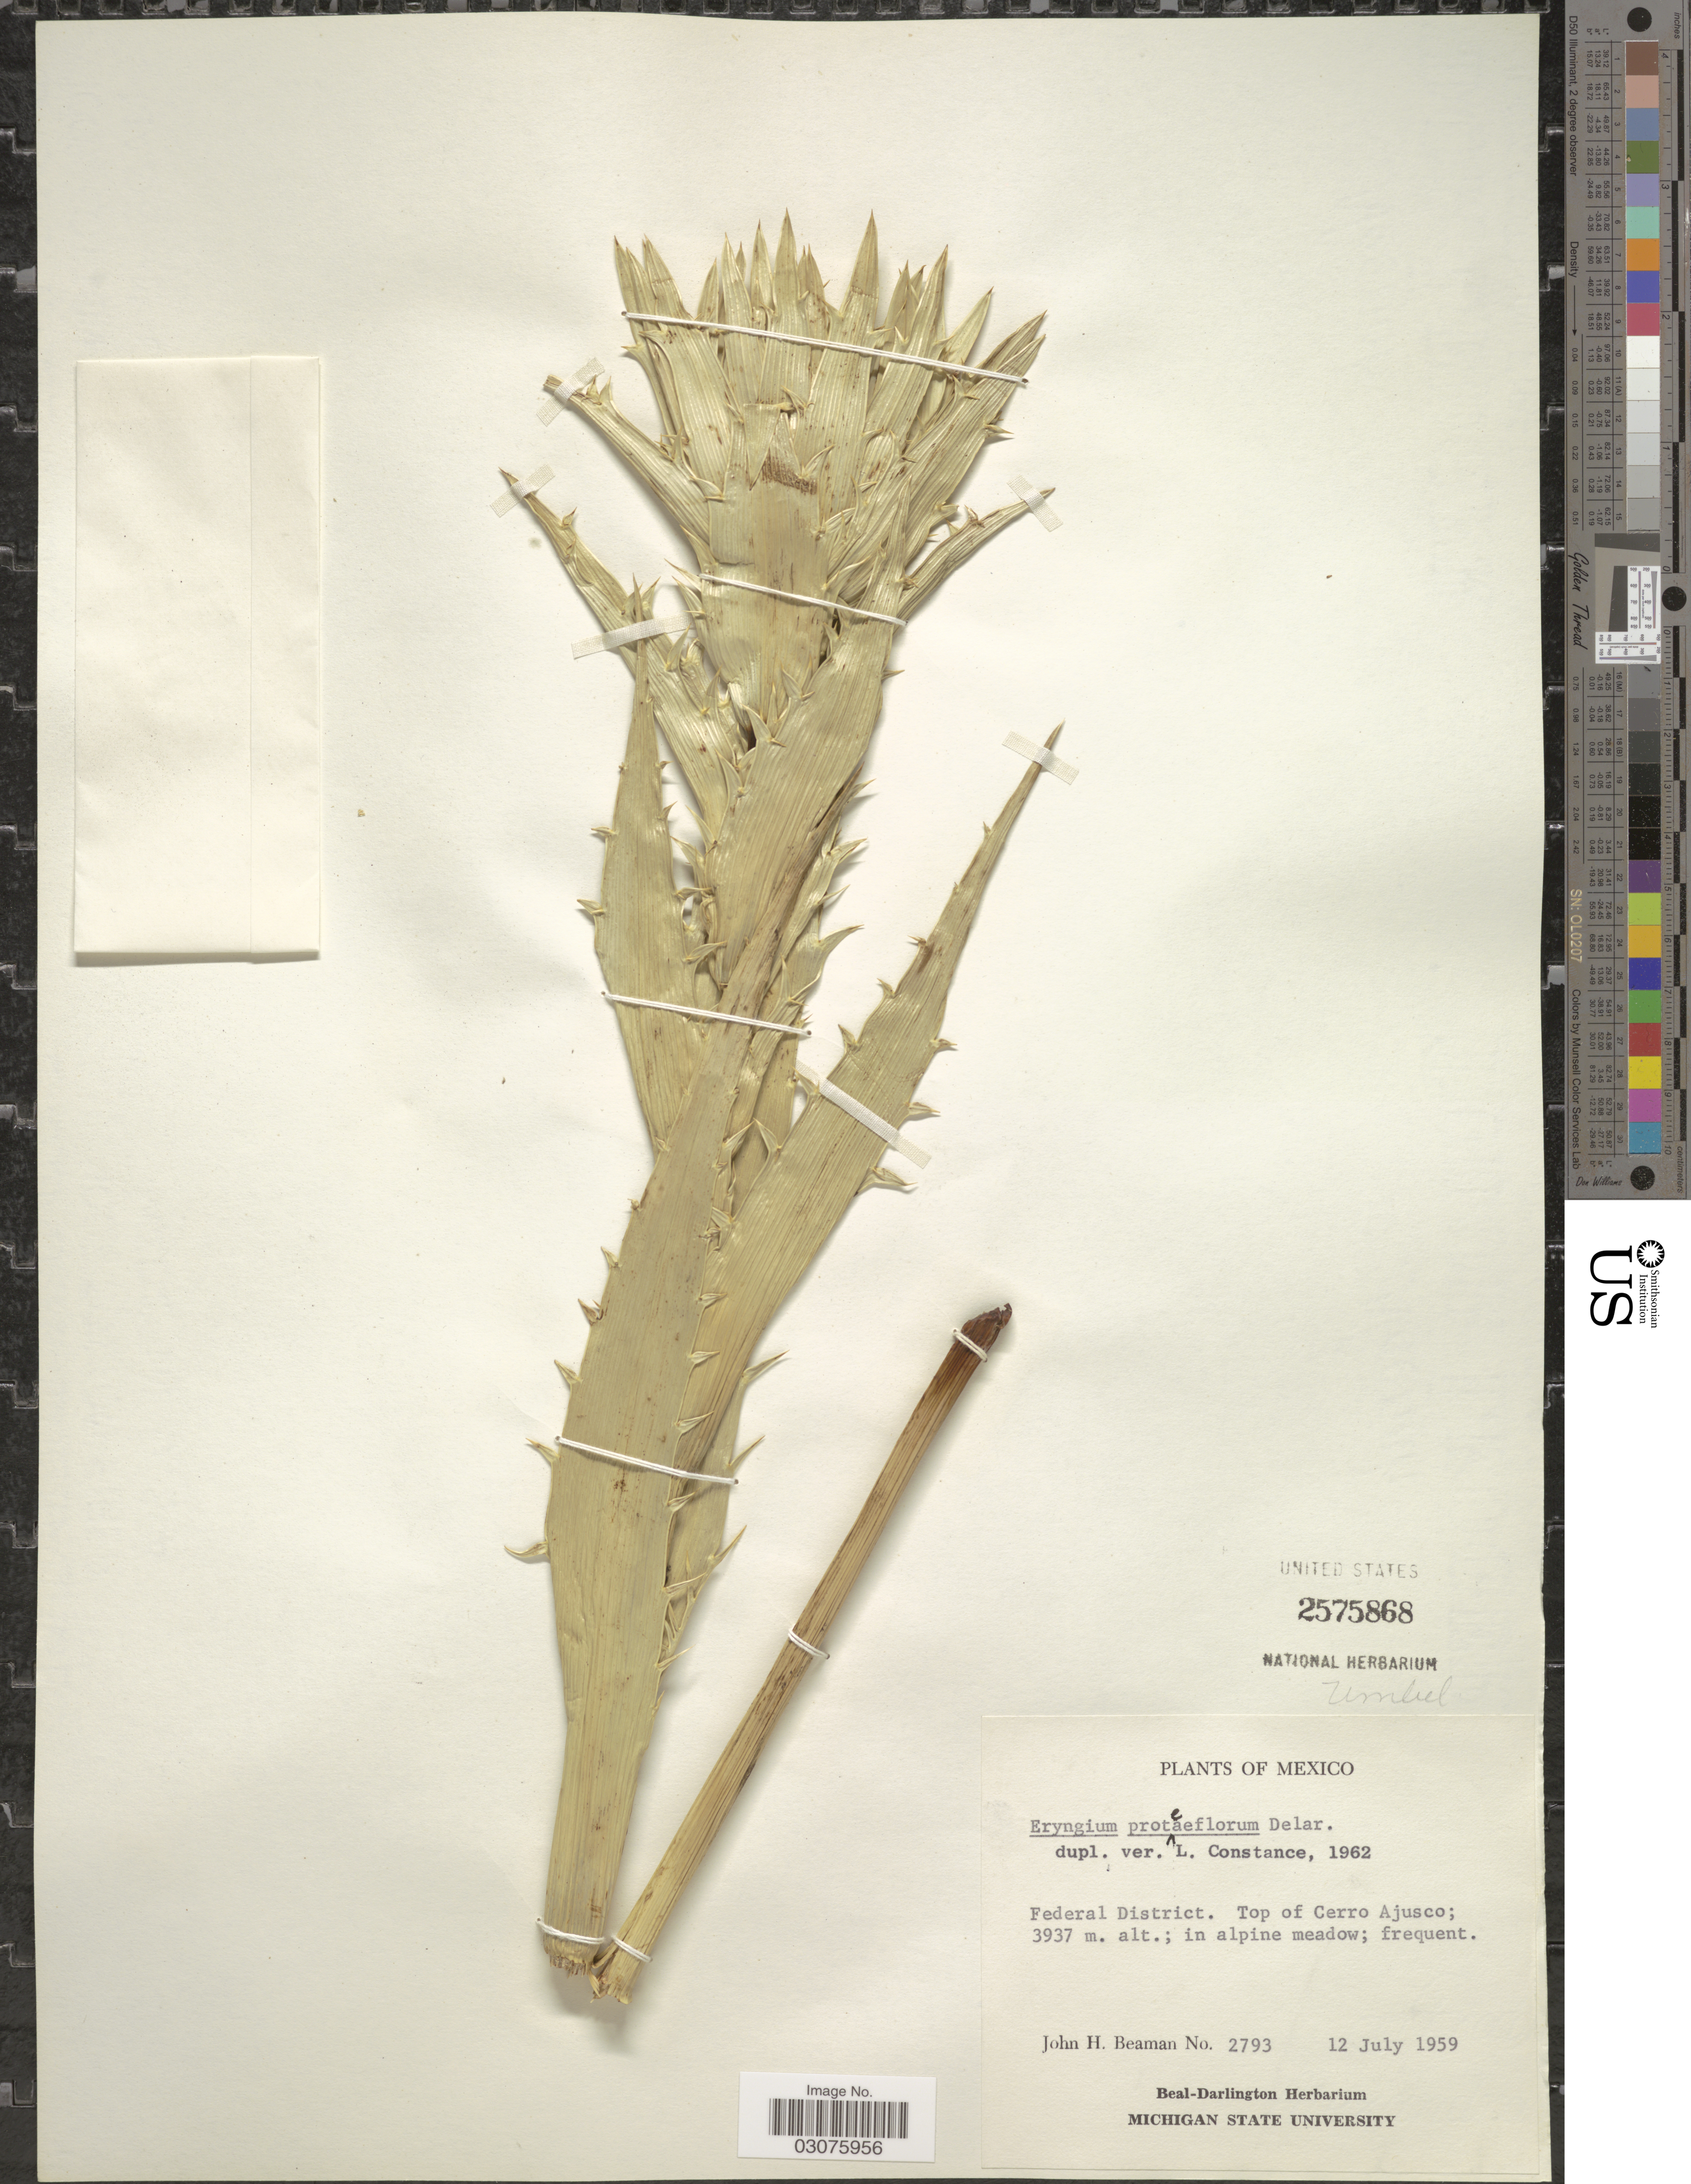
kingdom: Plantae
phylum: Tracheophyta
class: Magnoliopsida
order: Apiales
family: Apiaceae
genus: Eryngium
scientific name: Eryngium proteiflorum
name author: F. Delaroche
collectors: J. H. Beaman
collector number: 2793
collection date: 1959-07-12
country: Mexico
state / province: Distrito Federal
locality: Top of Cerro Ajusco.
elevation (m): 3937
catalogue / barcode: US 2575868